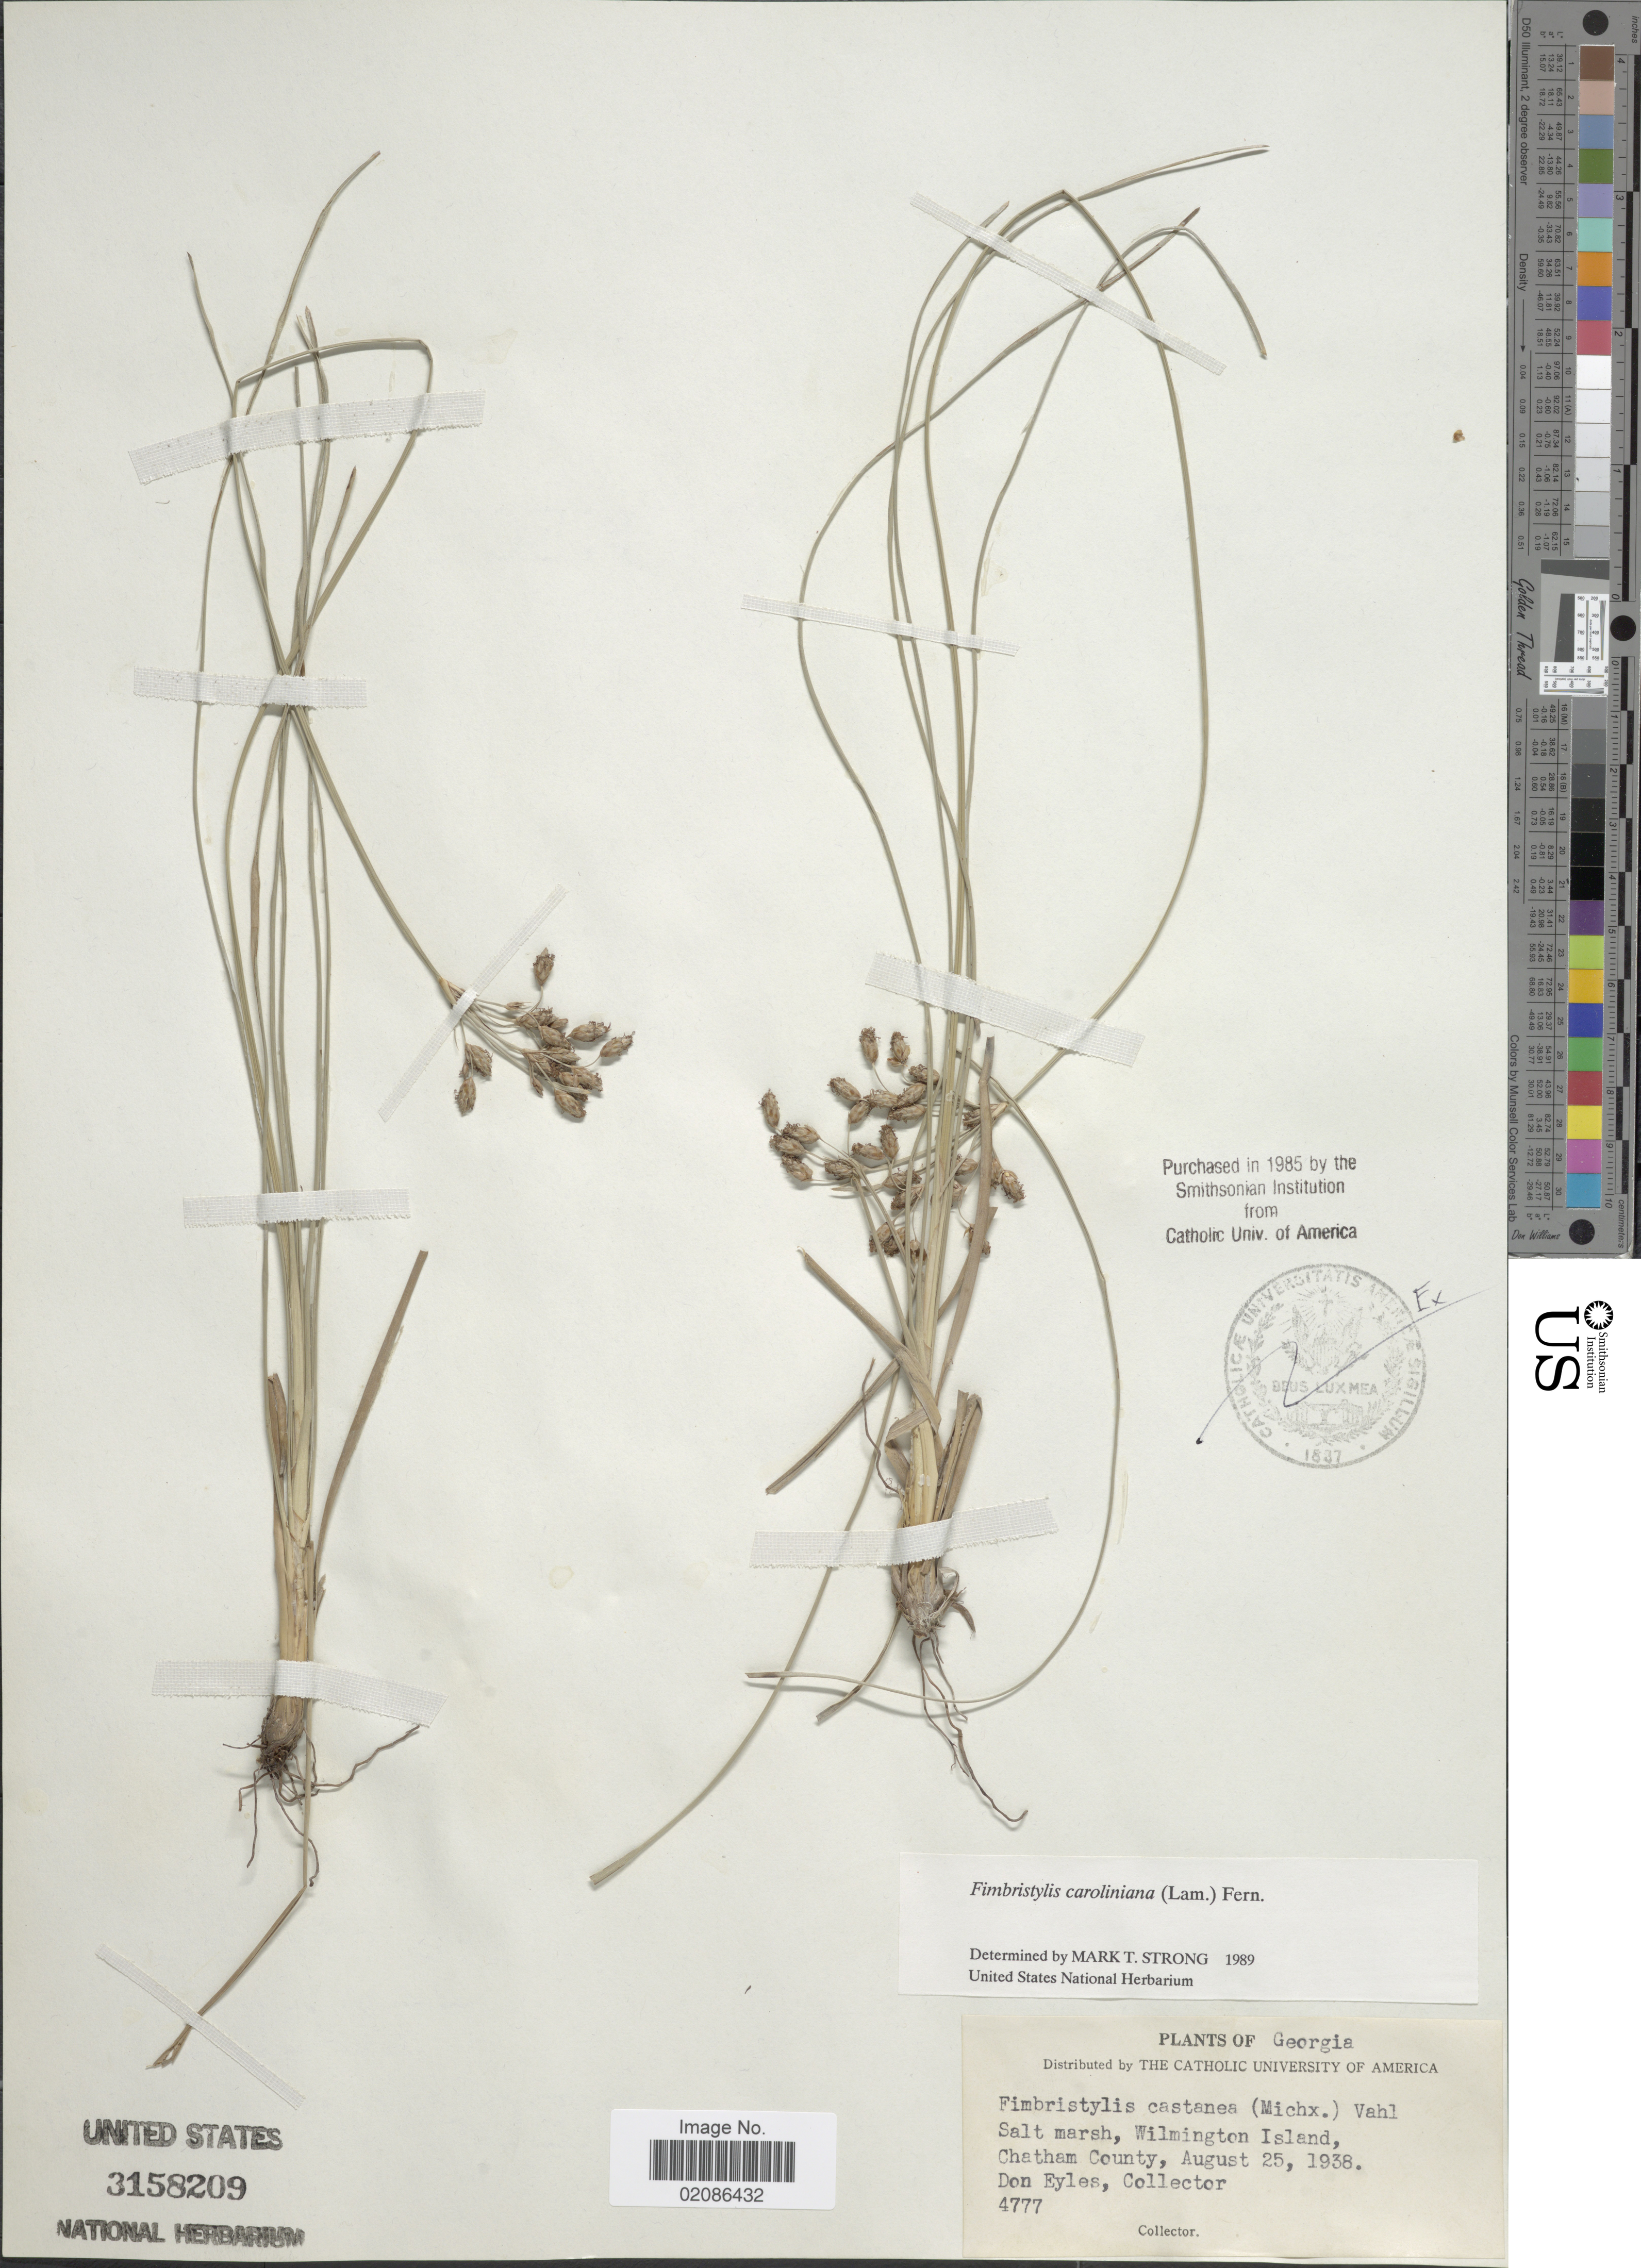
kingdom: Plantae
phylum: Tracheophyta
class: Liliopsida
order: Poales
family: Cyperaceae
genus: Fimbristylis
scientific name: Fimbristylis caroliniana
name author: (Lam.) Fernald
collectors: D. Eyles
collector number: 4777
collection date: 1938-08-25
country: United States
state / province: Georgia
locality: Salt marsh, Wilington Island, Chatham County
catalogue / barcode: US 3158209